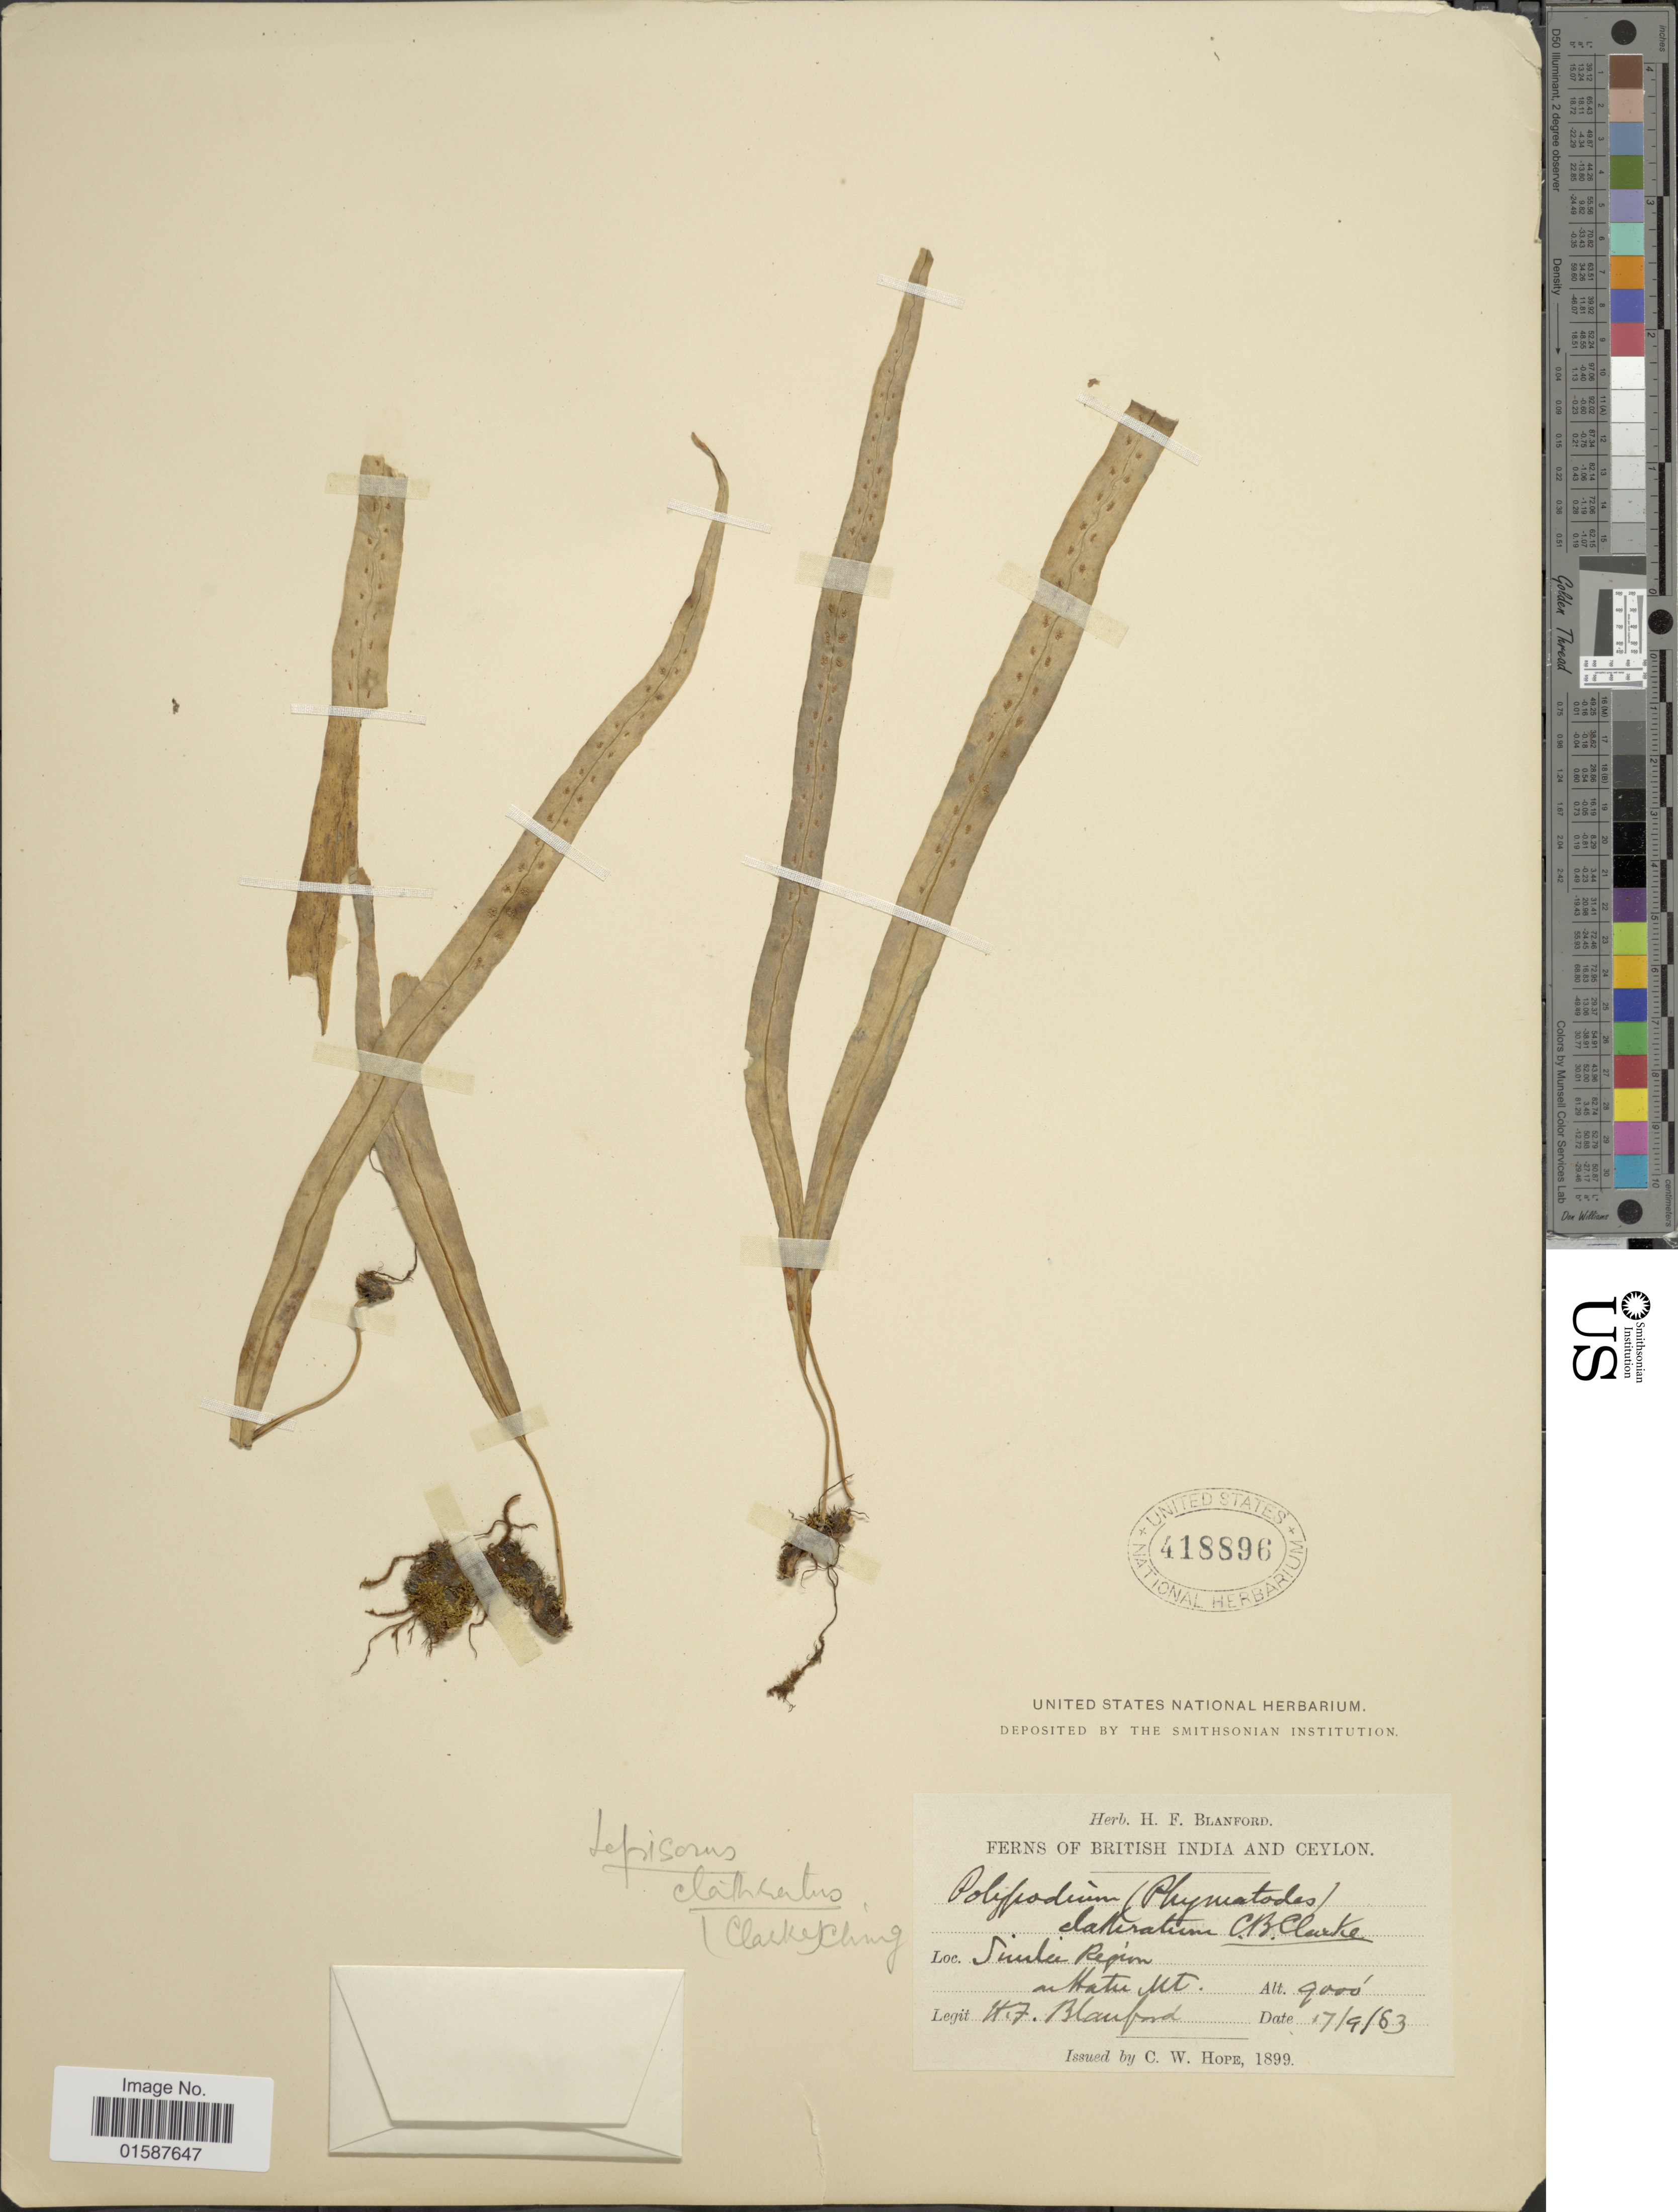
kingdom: Plantae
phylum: Tracheophyta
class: Polypodiopsida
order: Polypodiales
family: Polypodiaceae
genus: Lepisorus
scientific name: Lepisorus clathratus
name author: (C.B. Clarke) Ching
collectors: H. Blanford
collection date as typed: Transcribed d/m/y: 17/9/83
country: India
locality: British India and Ceylon, Sinla Repin, au Hatu Mt.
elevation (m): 2743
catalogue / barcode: US 418896